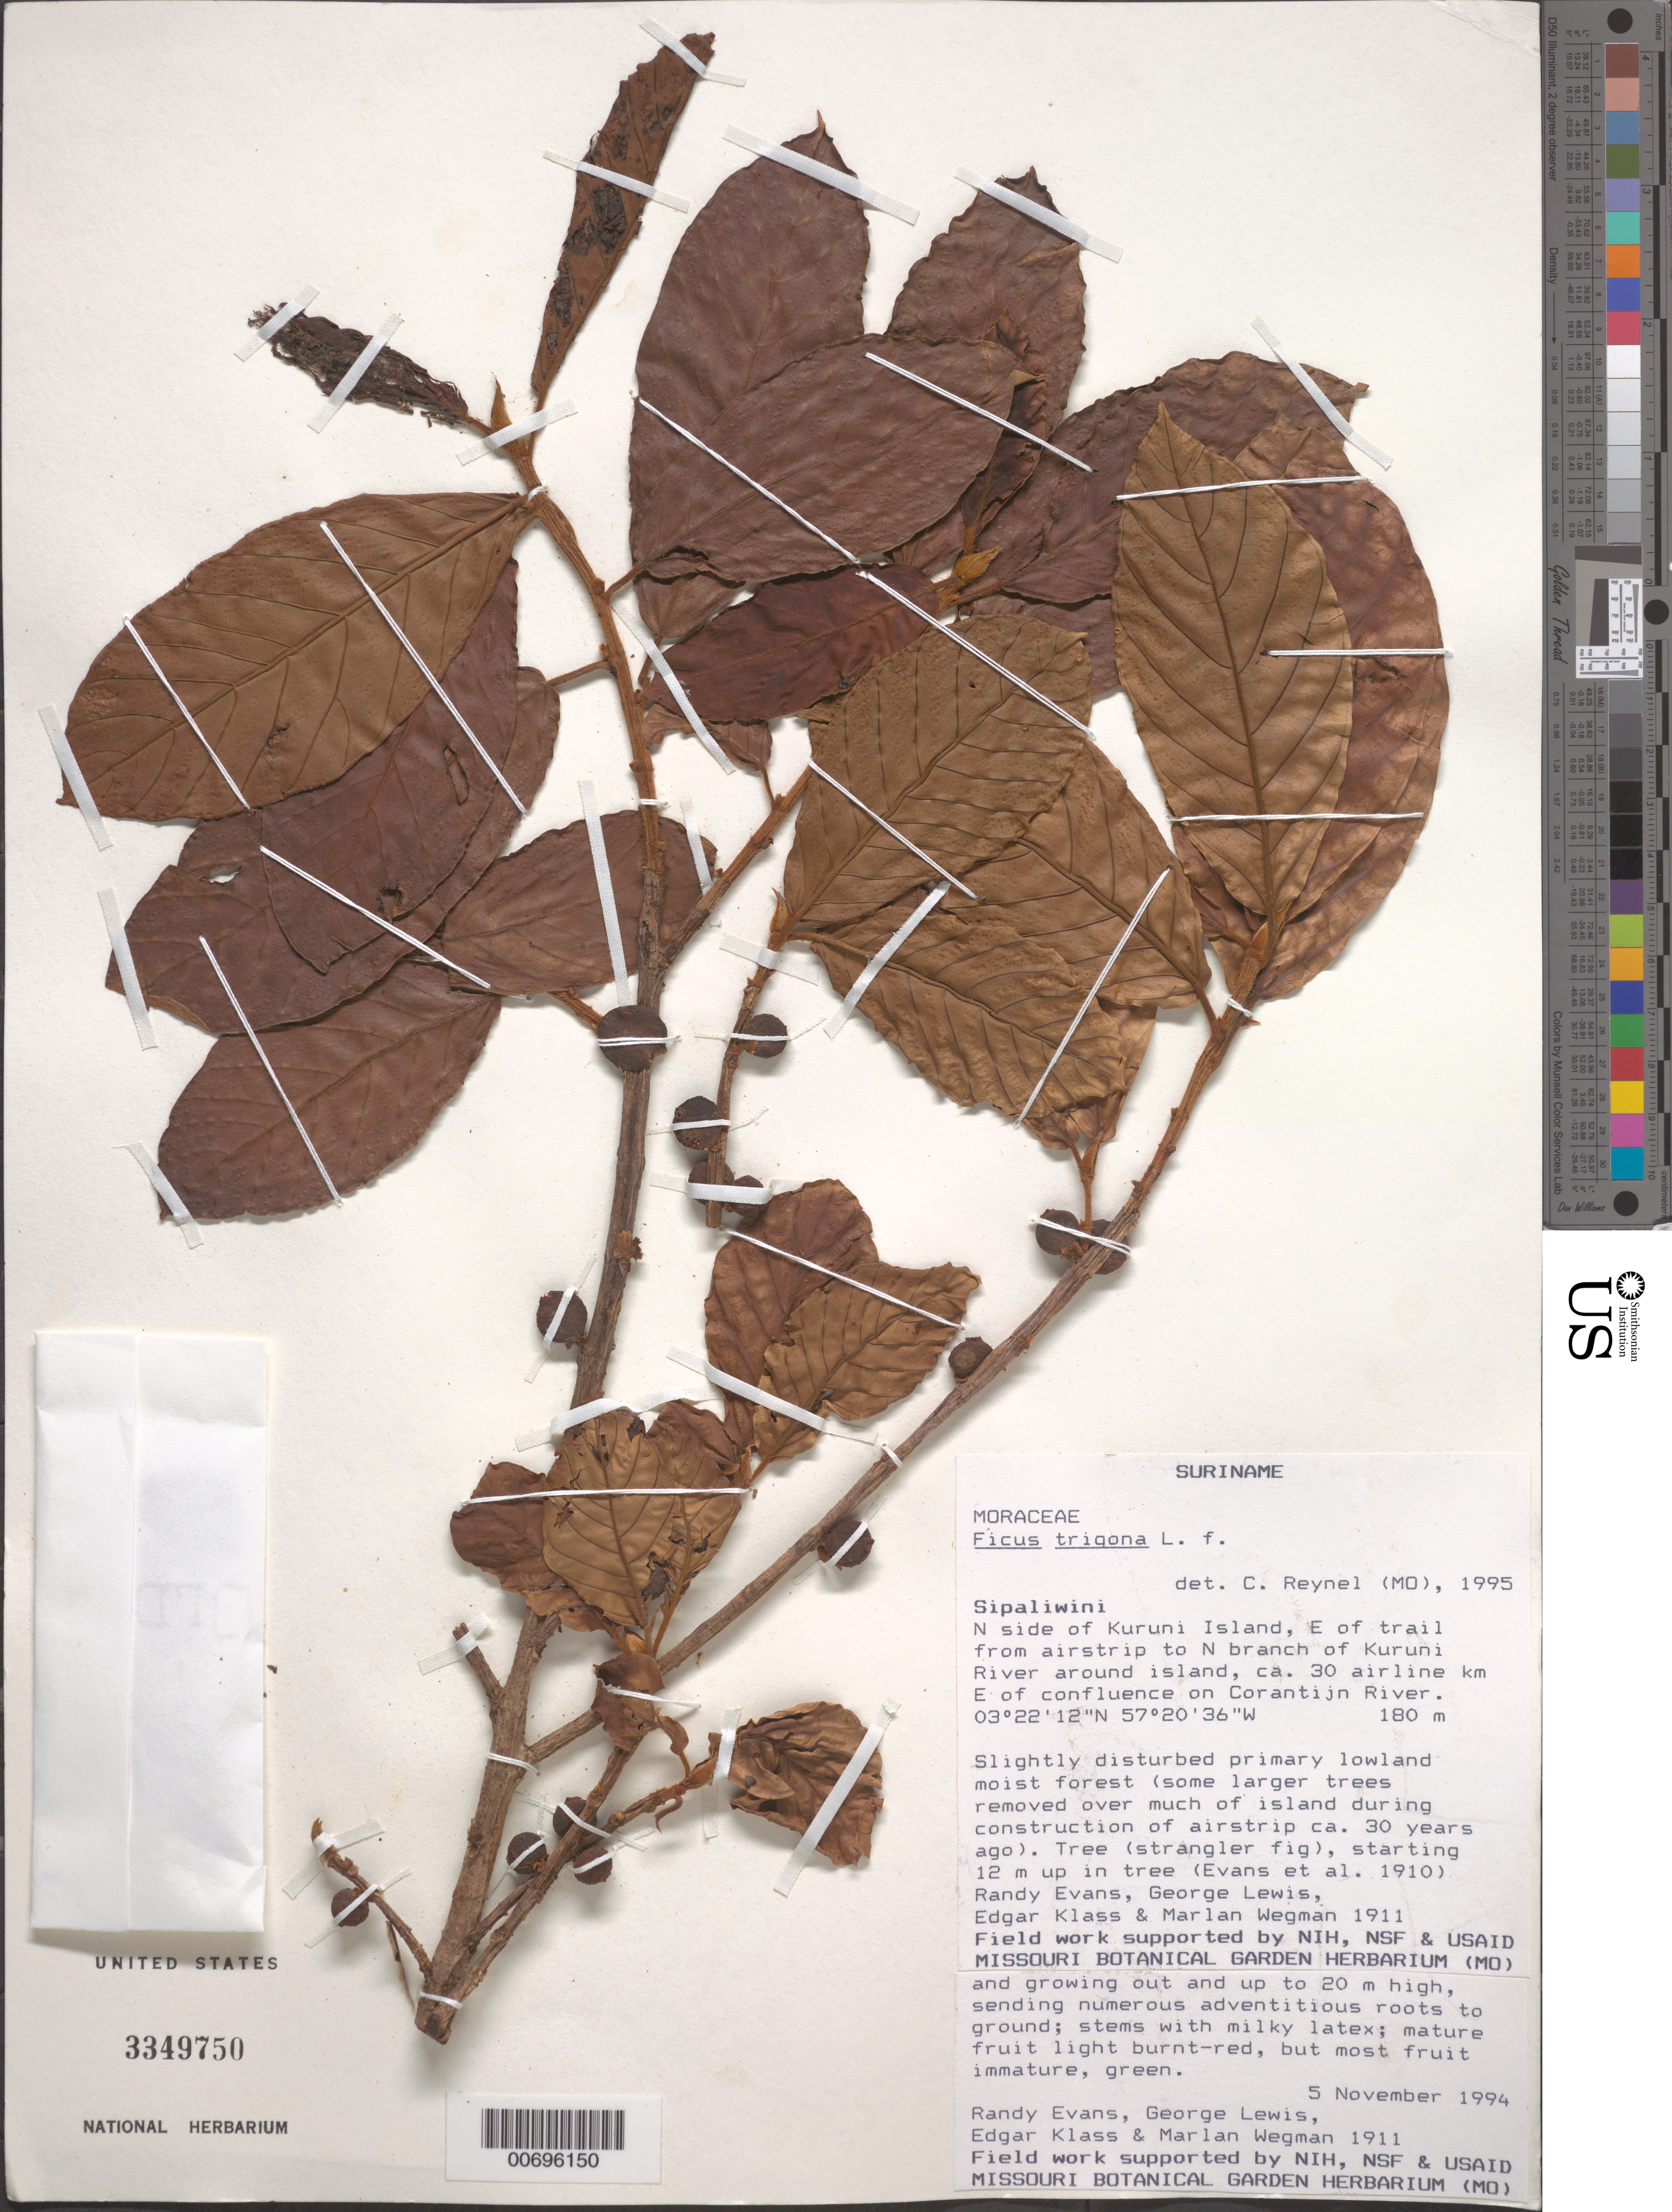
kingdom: Plantae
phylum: Tracheophyta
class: Magnoliopsida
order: Rosales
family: Moraceae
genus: Ficus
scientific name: Ficus trigona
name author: L. f.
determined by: Reynel, Carlos A., (MO), Missouri Botanical Garden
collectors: R. Evans, G. Lewis, E. Klass & M. Wegman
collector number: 1911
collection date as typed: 5-Nov-94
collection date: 1994-11-05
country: Suriname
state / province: Sipaliwini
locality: Kuruni Island, N side, E of trail from airstrip to N branch of Kuruni R., ca 30 airline km E of confluence on Corantijn R.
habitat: Slightly disturbed primary lowland moist forest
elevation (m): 180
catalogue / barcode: US 3349750